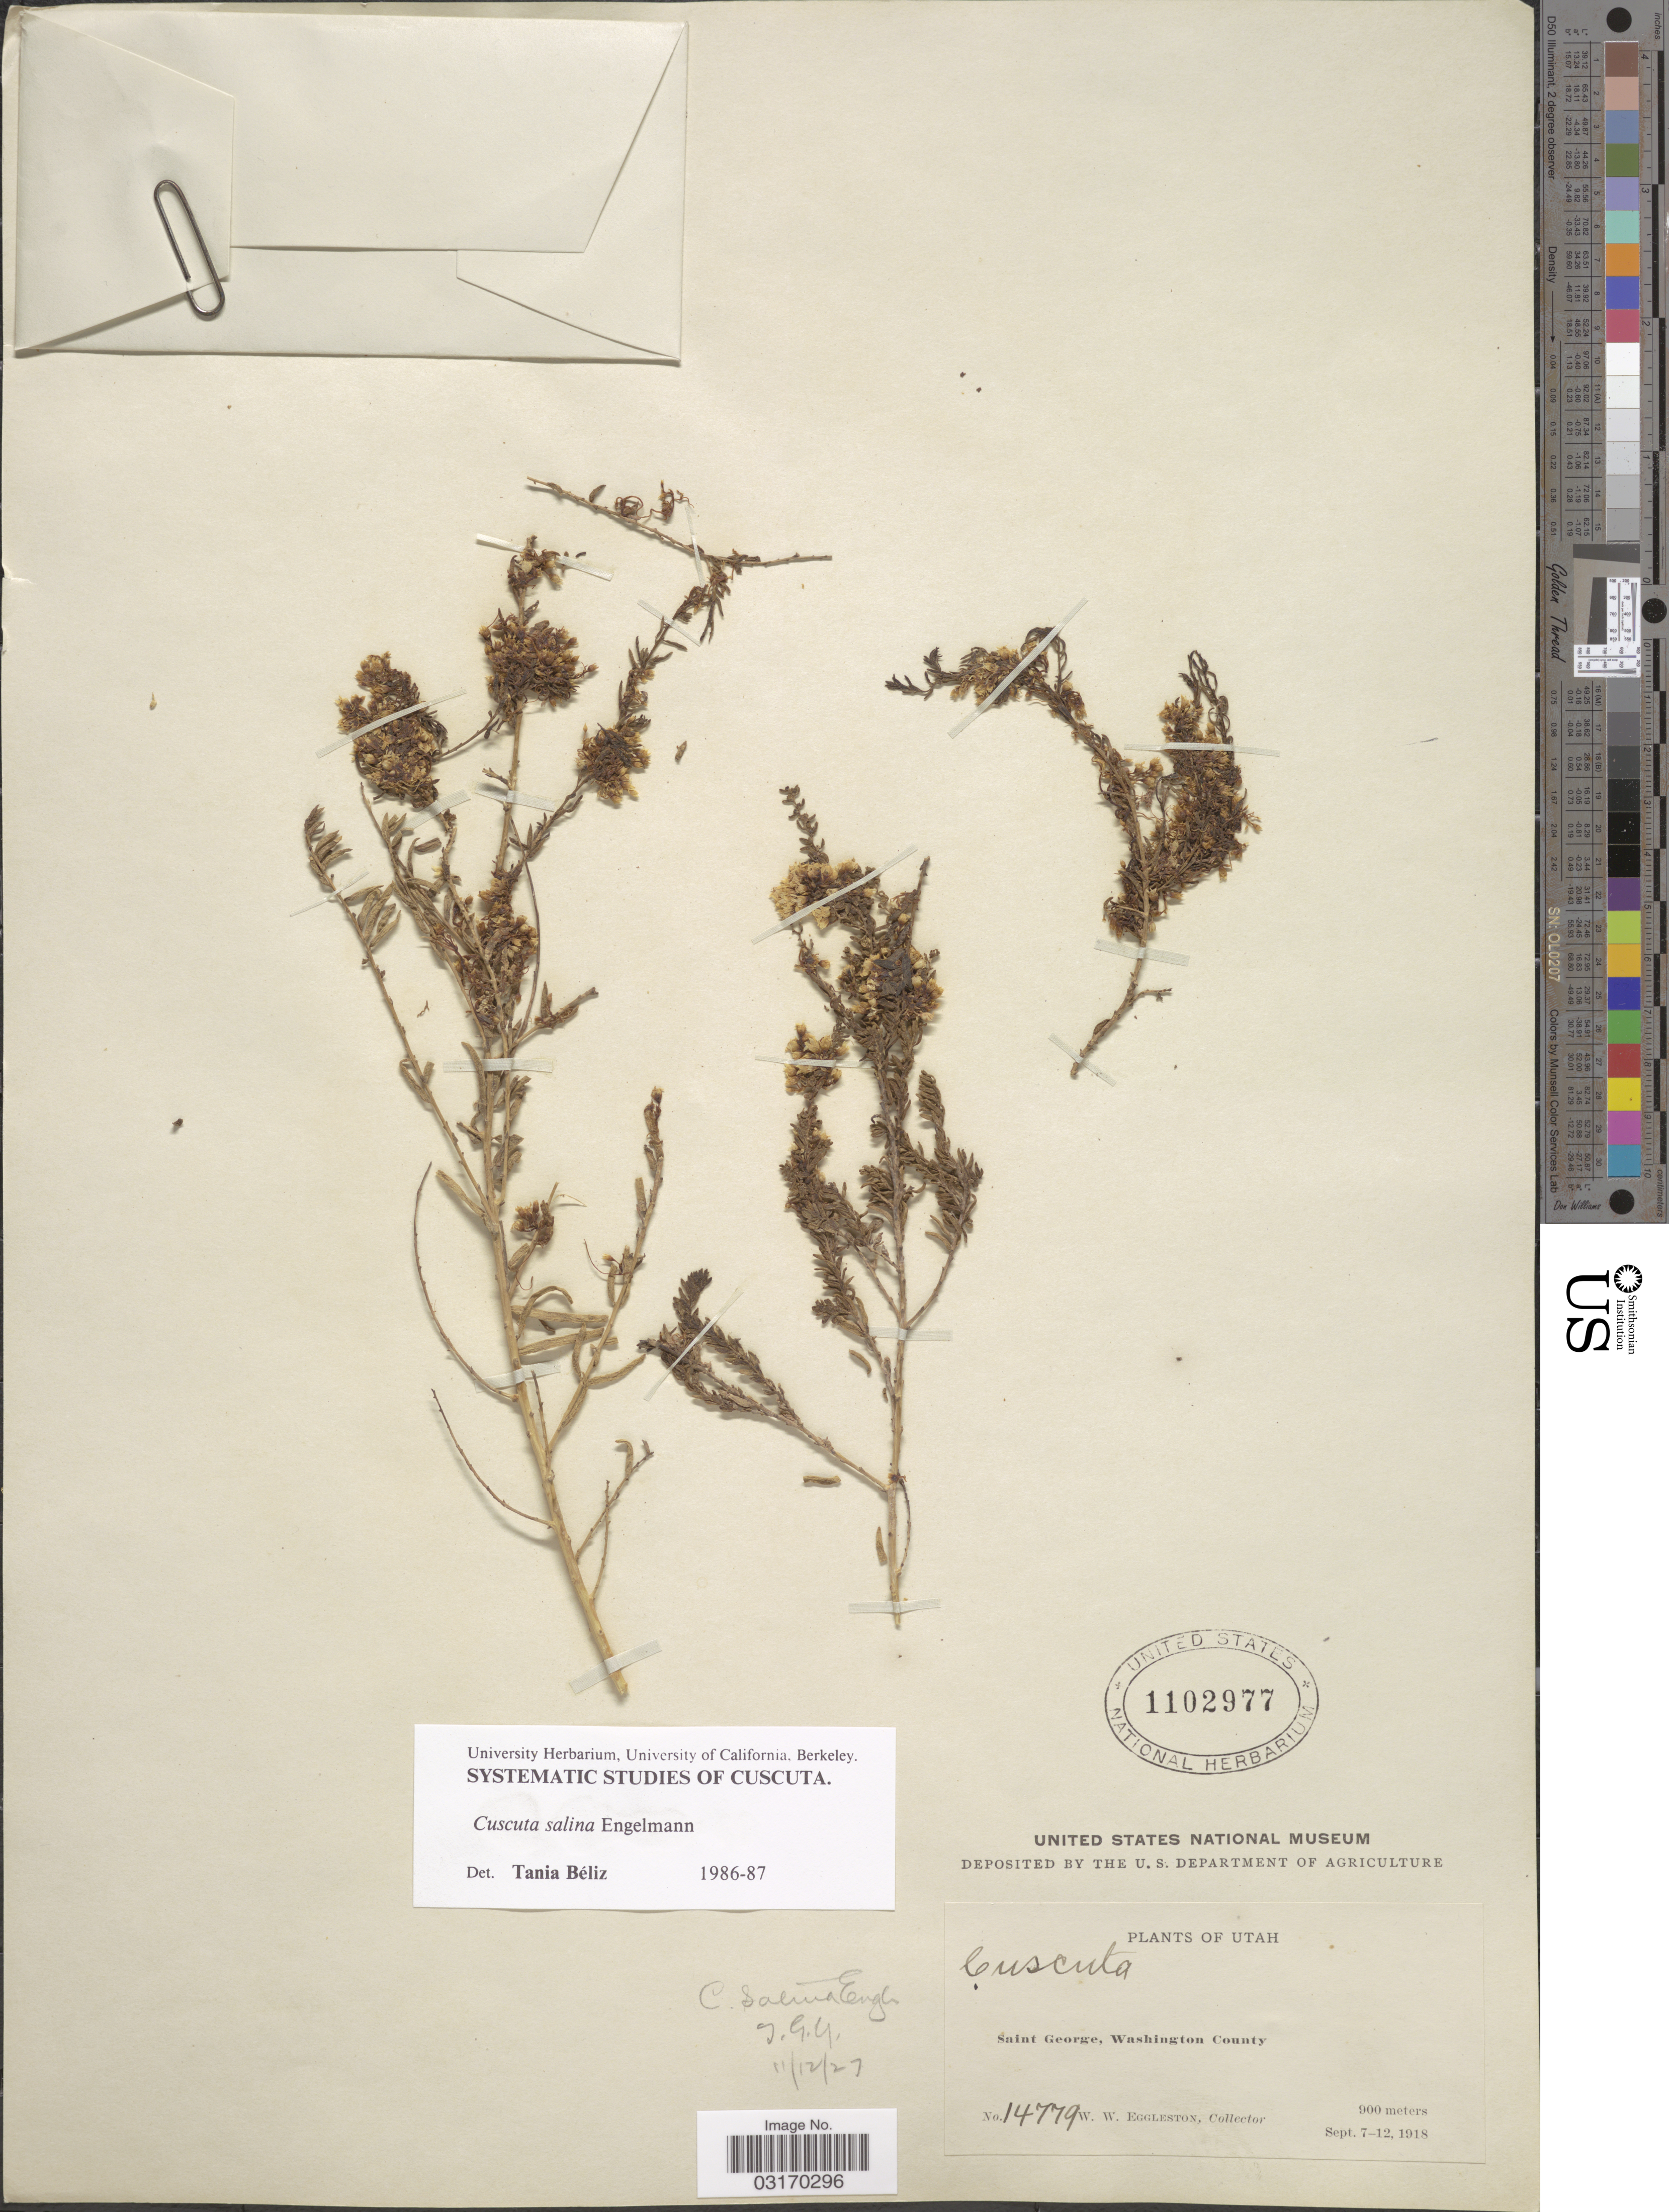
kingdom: Plantae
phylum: Tracheophyta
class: Magnoliopsida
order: Solanales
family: Convolvulaceae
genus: Cuscuta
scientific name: Cuscuta salina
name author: Engelm.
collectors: W. W. Eggleston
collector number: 14779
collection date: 1918-09-07/1918-09-12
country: United States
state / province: Utah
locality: Saint George, Washington County.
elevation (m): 900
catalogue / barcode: US 1102977